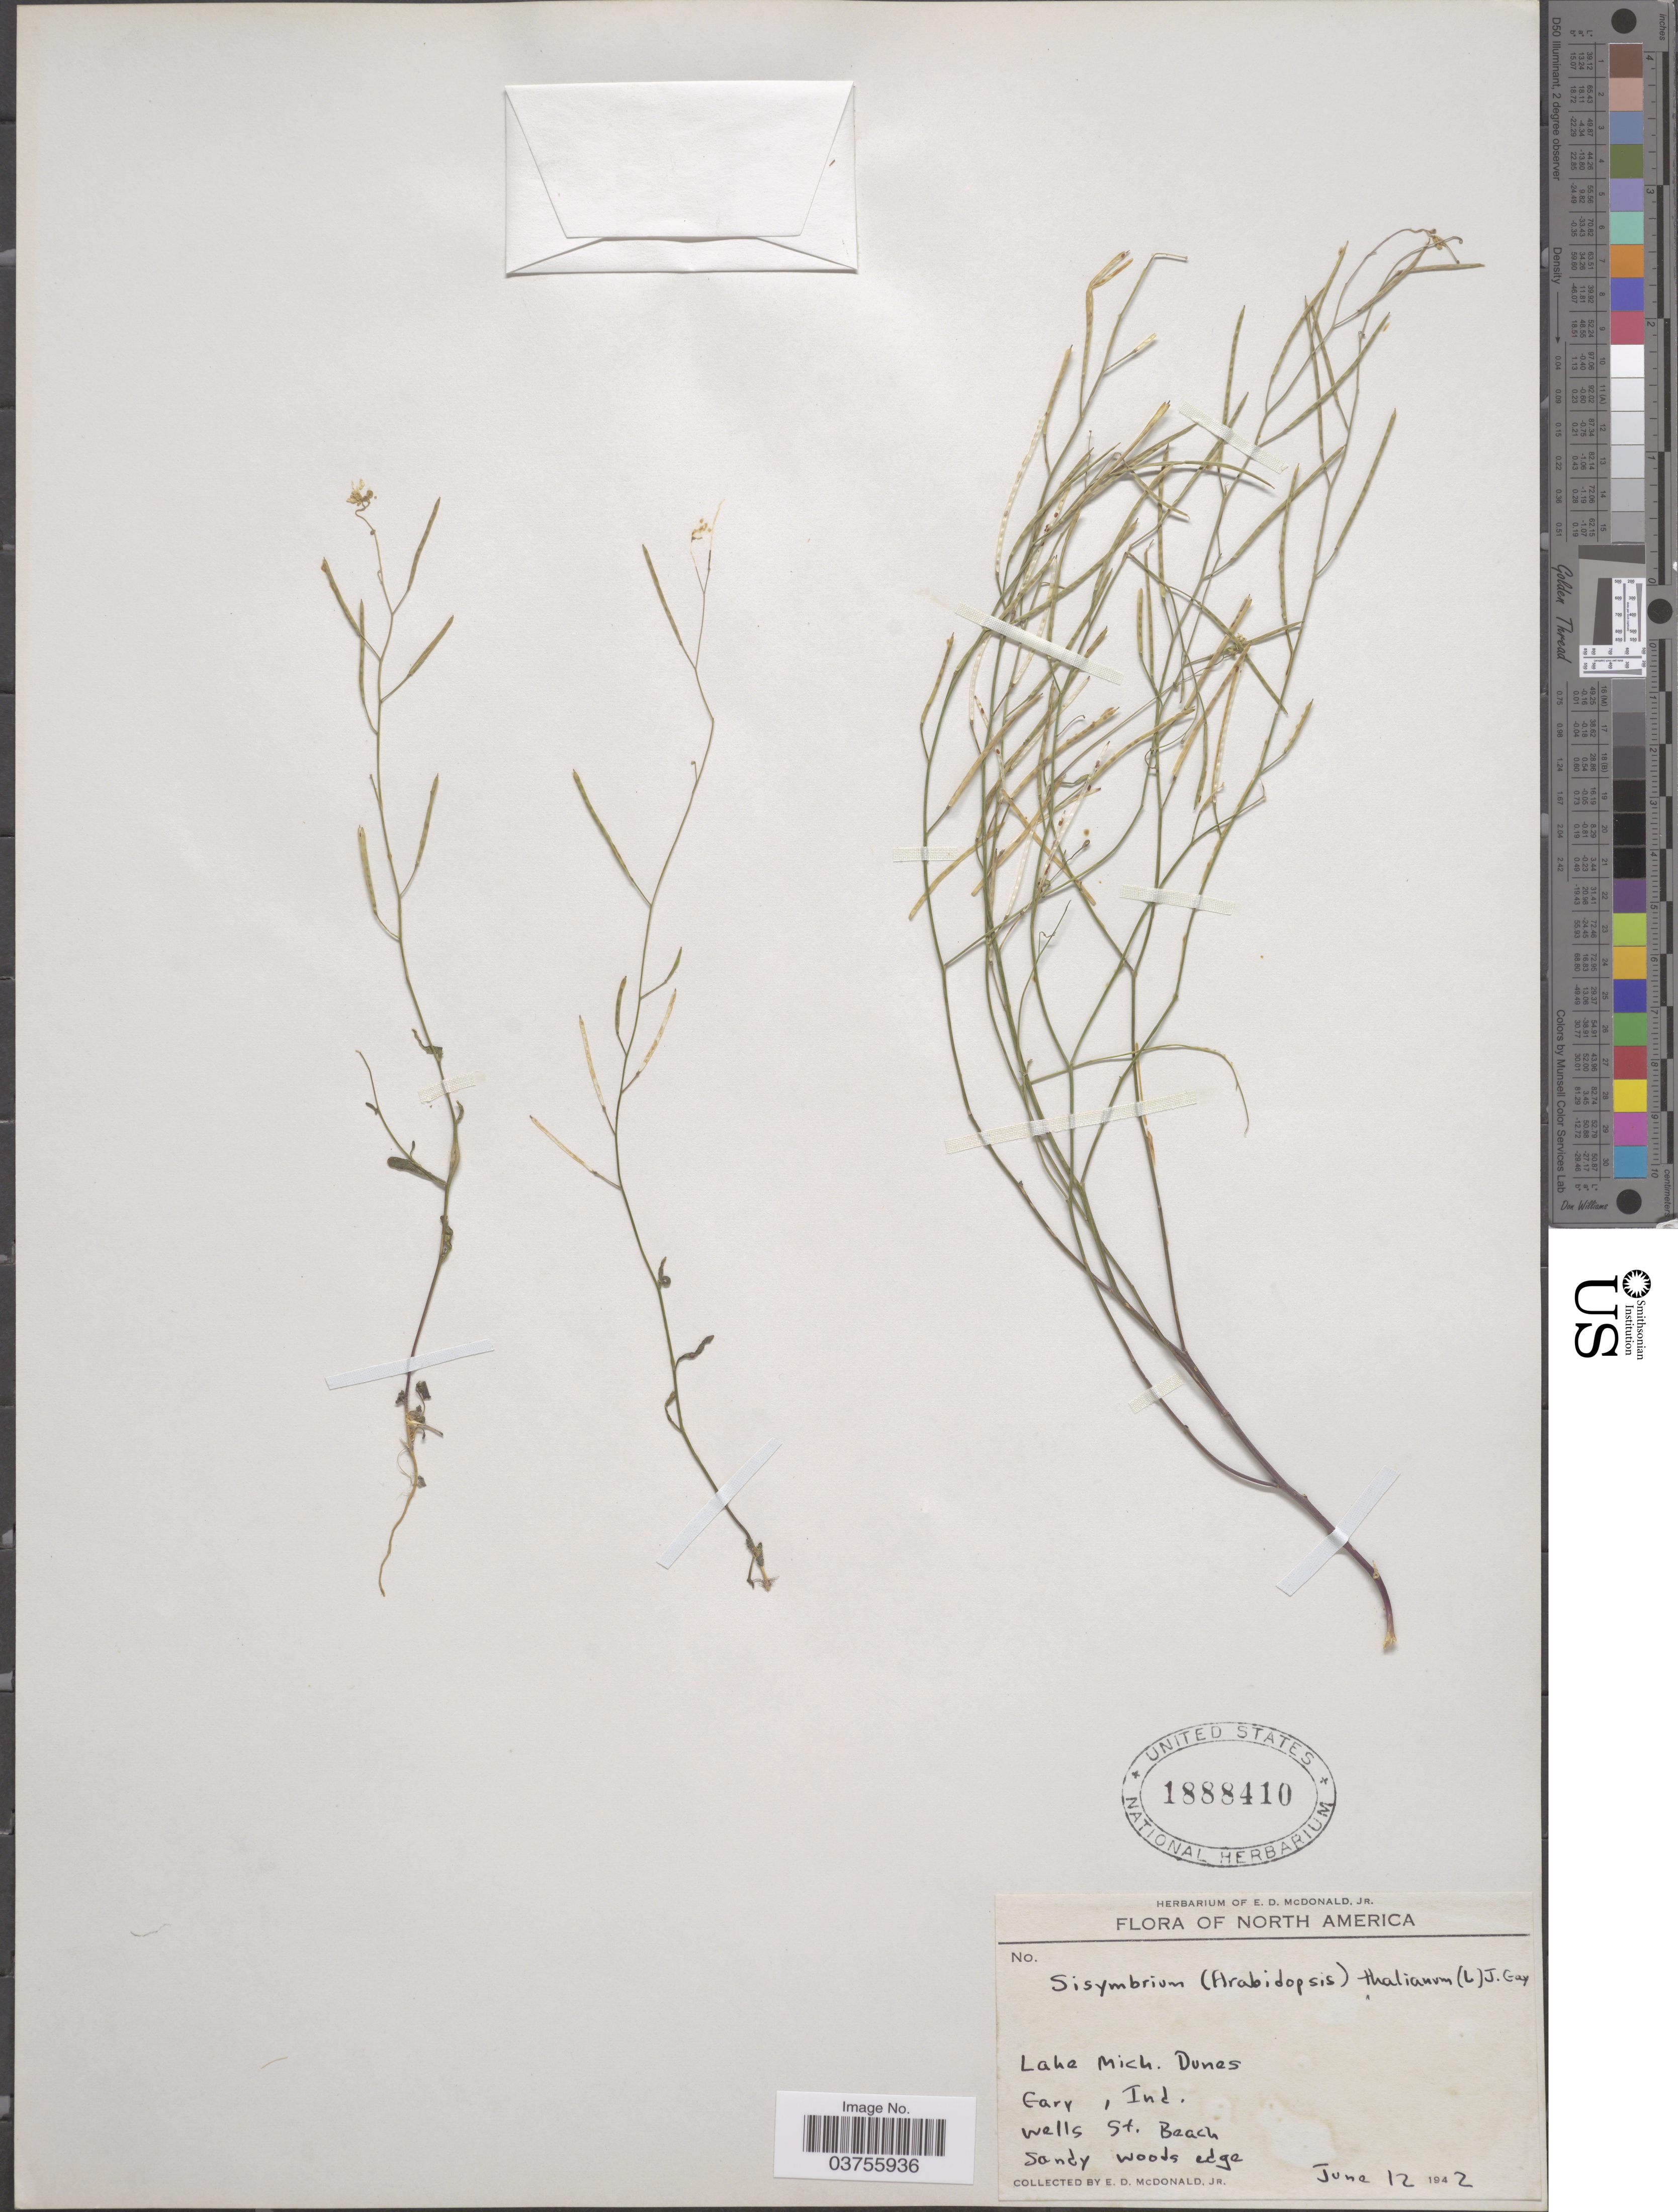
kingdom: Plantae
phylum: Tracheophyta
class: Magnoliopsida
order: Brassicales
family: Brassicaceae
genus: Arabidopsis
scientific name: Arabidopsis thaliana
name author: (L.) Heynh.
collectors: E. D. McDonald Jr.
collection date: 1942-06-12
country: United States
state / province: Indiana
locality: Lake Mich. Dunes. Eary. Wells St. Beach.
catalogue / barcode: US 1888410